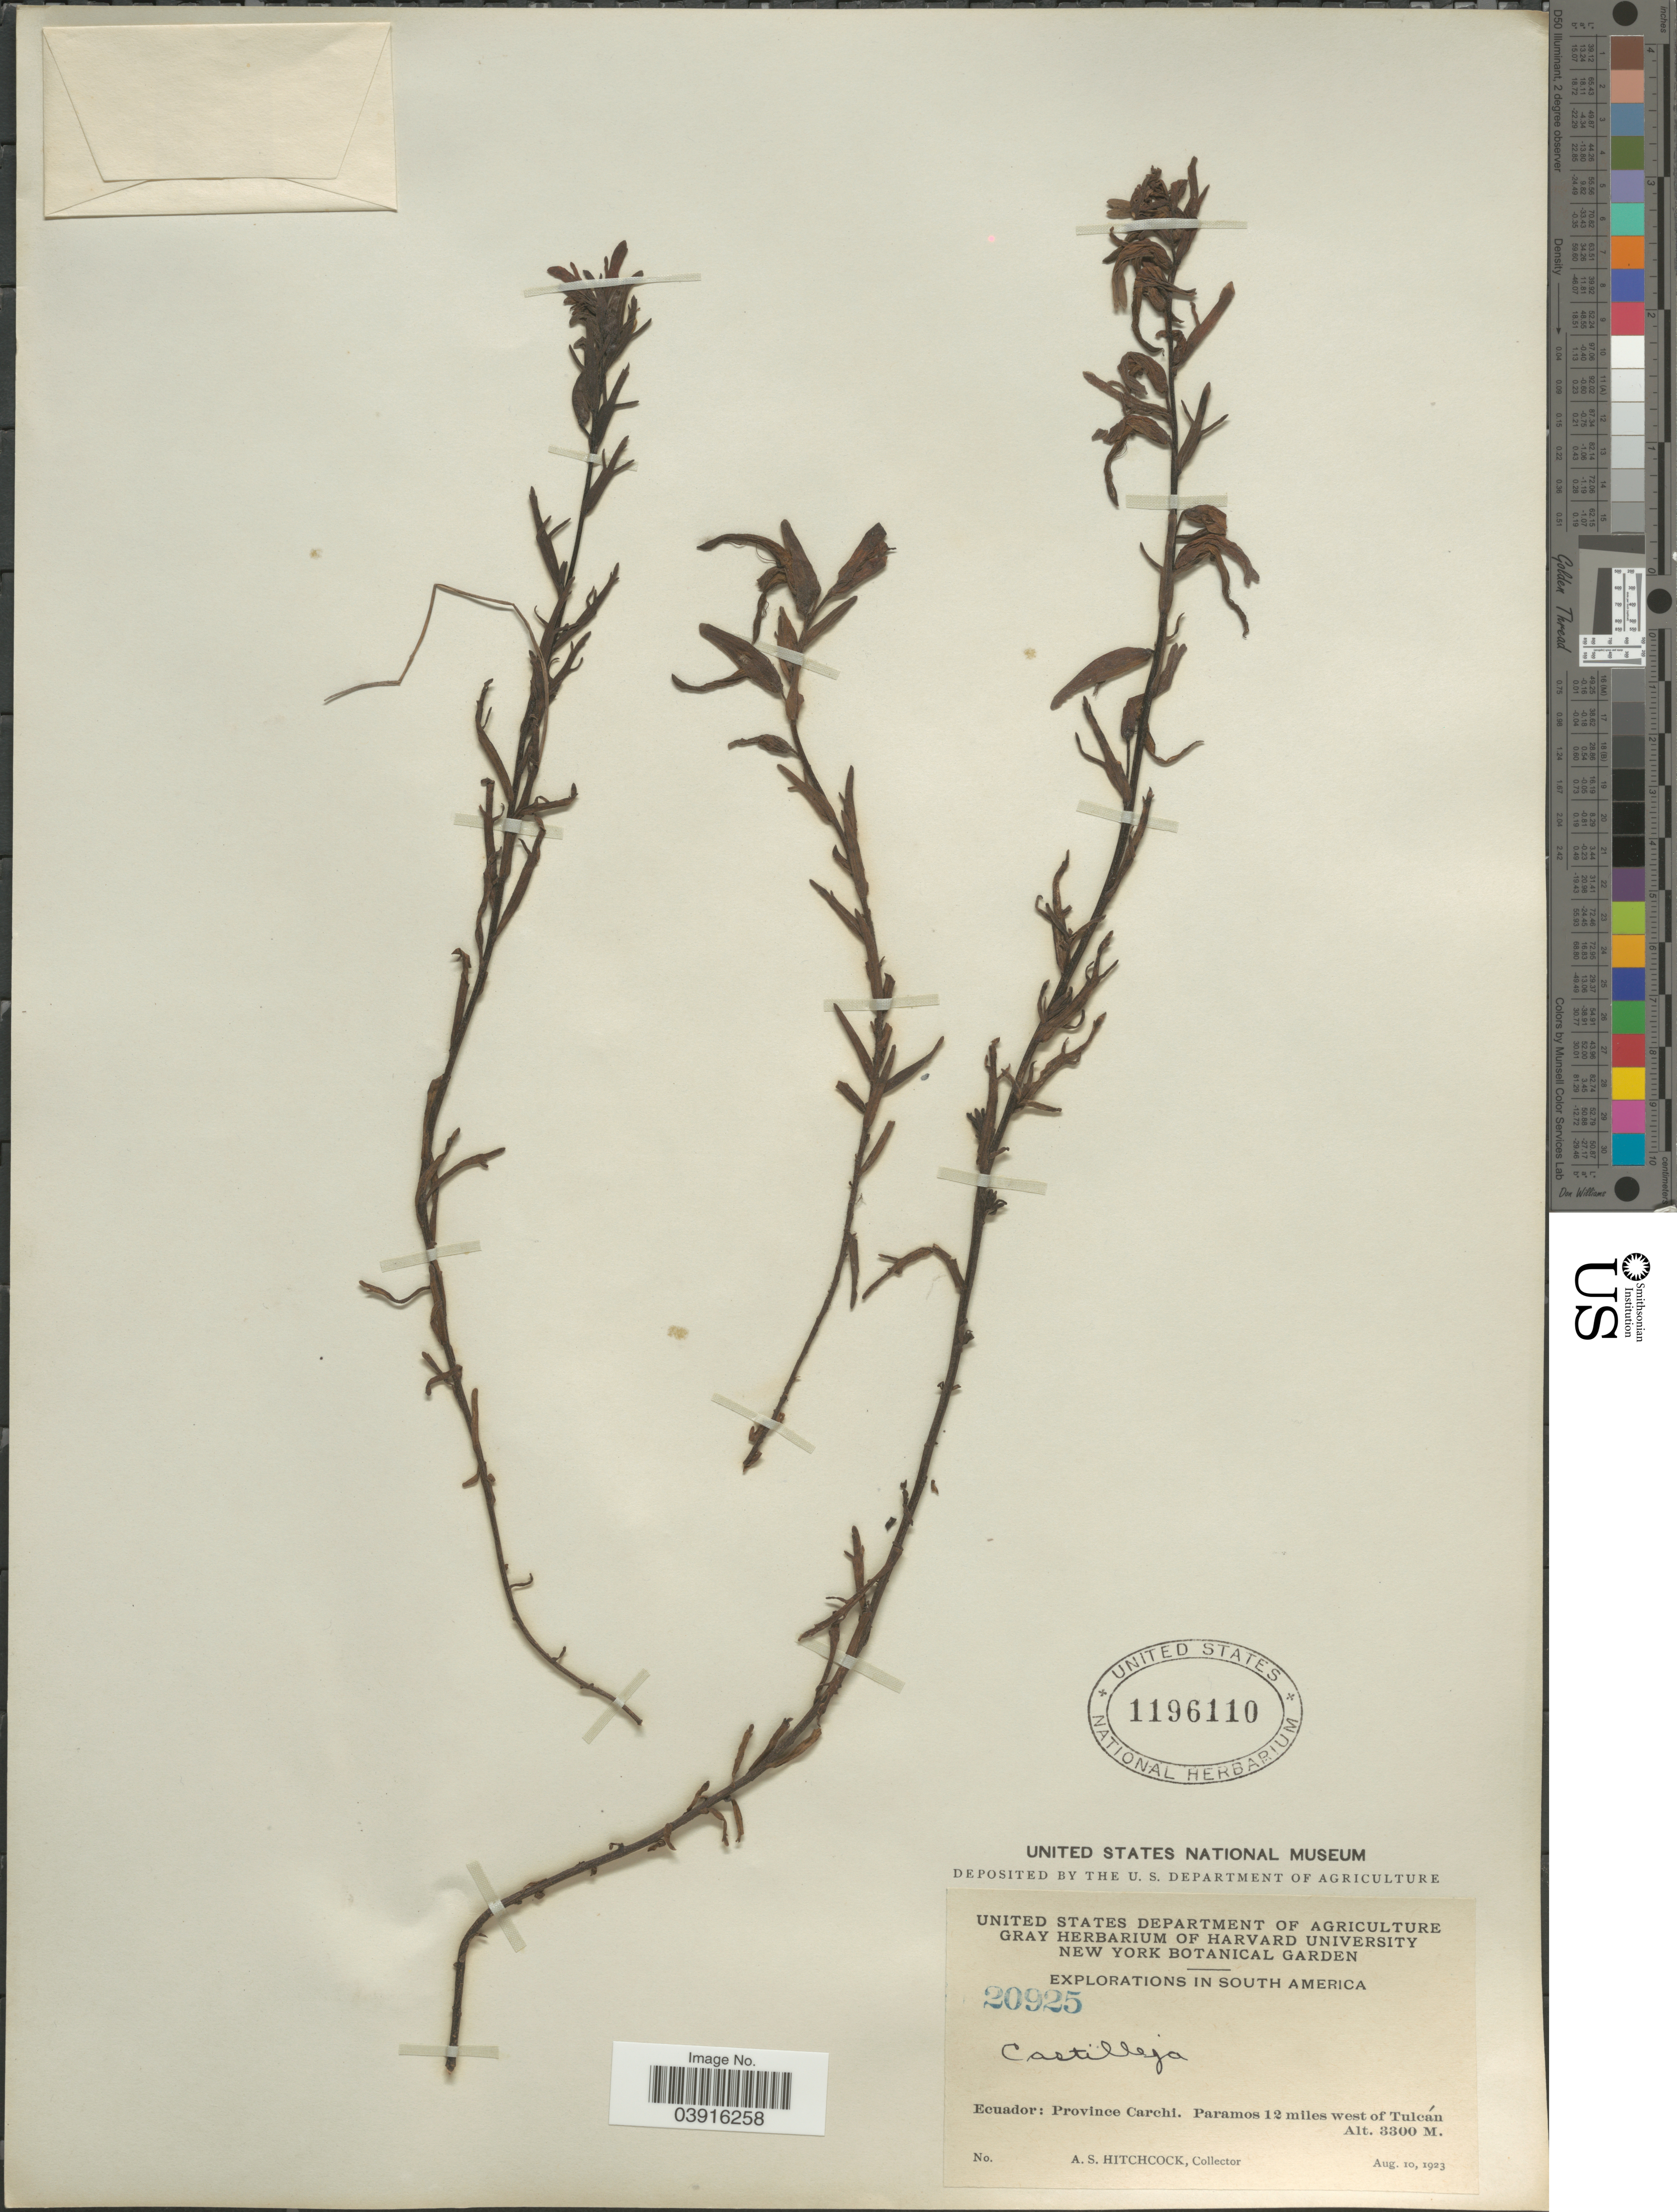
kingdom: Plantae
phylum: Tracheophyta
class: Magnoliopsida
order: Lamiales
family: Orobanchaceae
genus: Castilleja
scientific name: Castilleja fissifolia var. integrifolia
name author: (L. f.) Wedd.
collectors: A. S. Hitchcock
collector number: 20925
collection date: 1923-08-10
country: Ecuador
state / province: Carchi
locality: Paramos 12 miles west of Tulcán.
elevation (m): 3300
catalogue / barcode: US 1196110